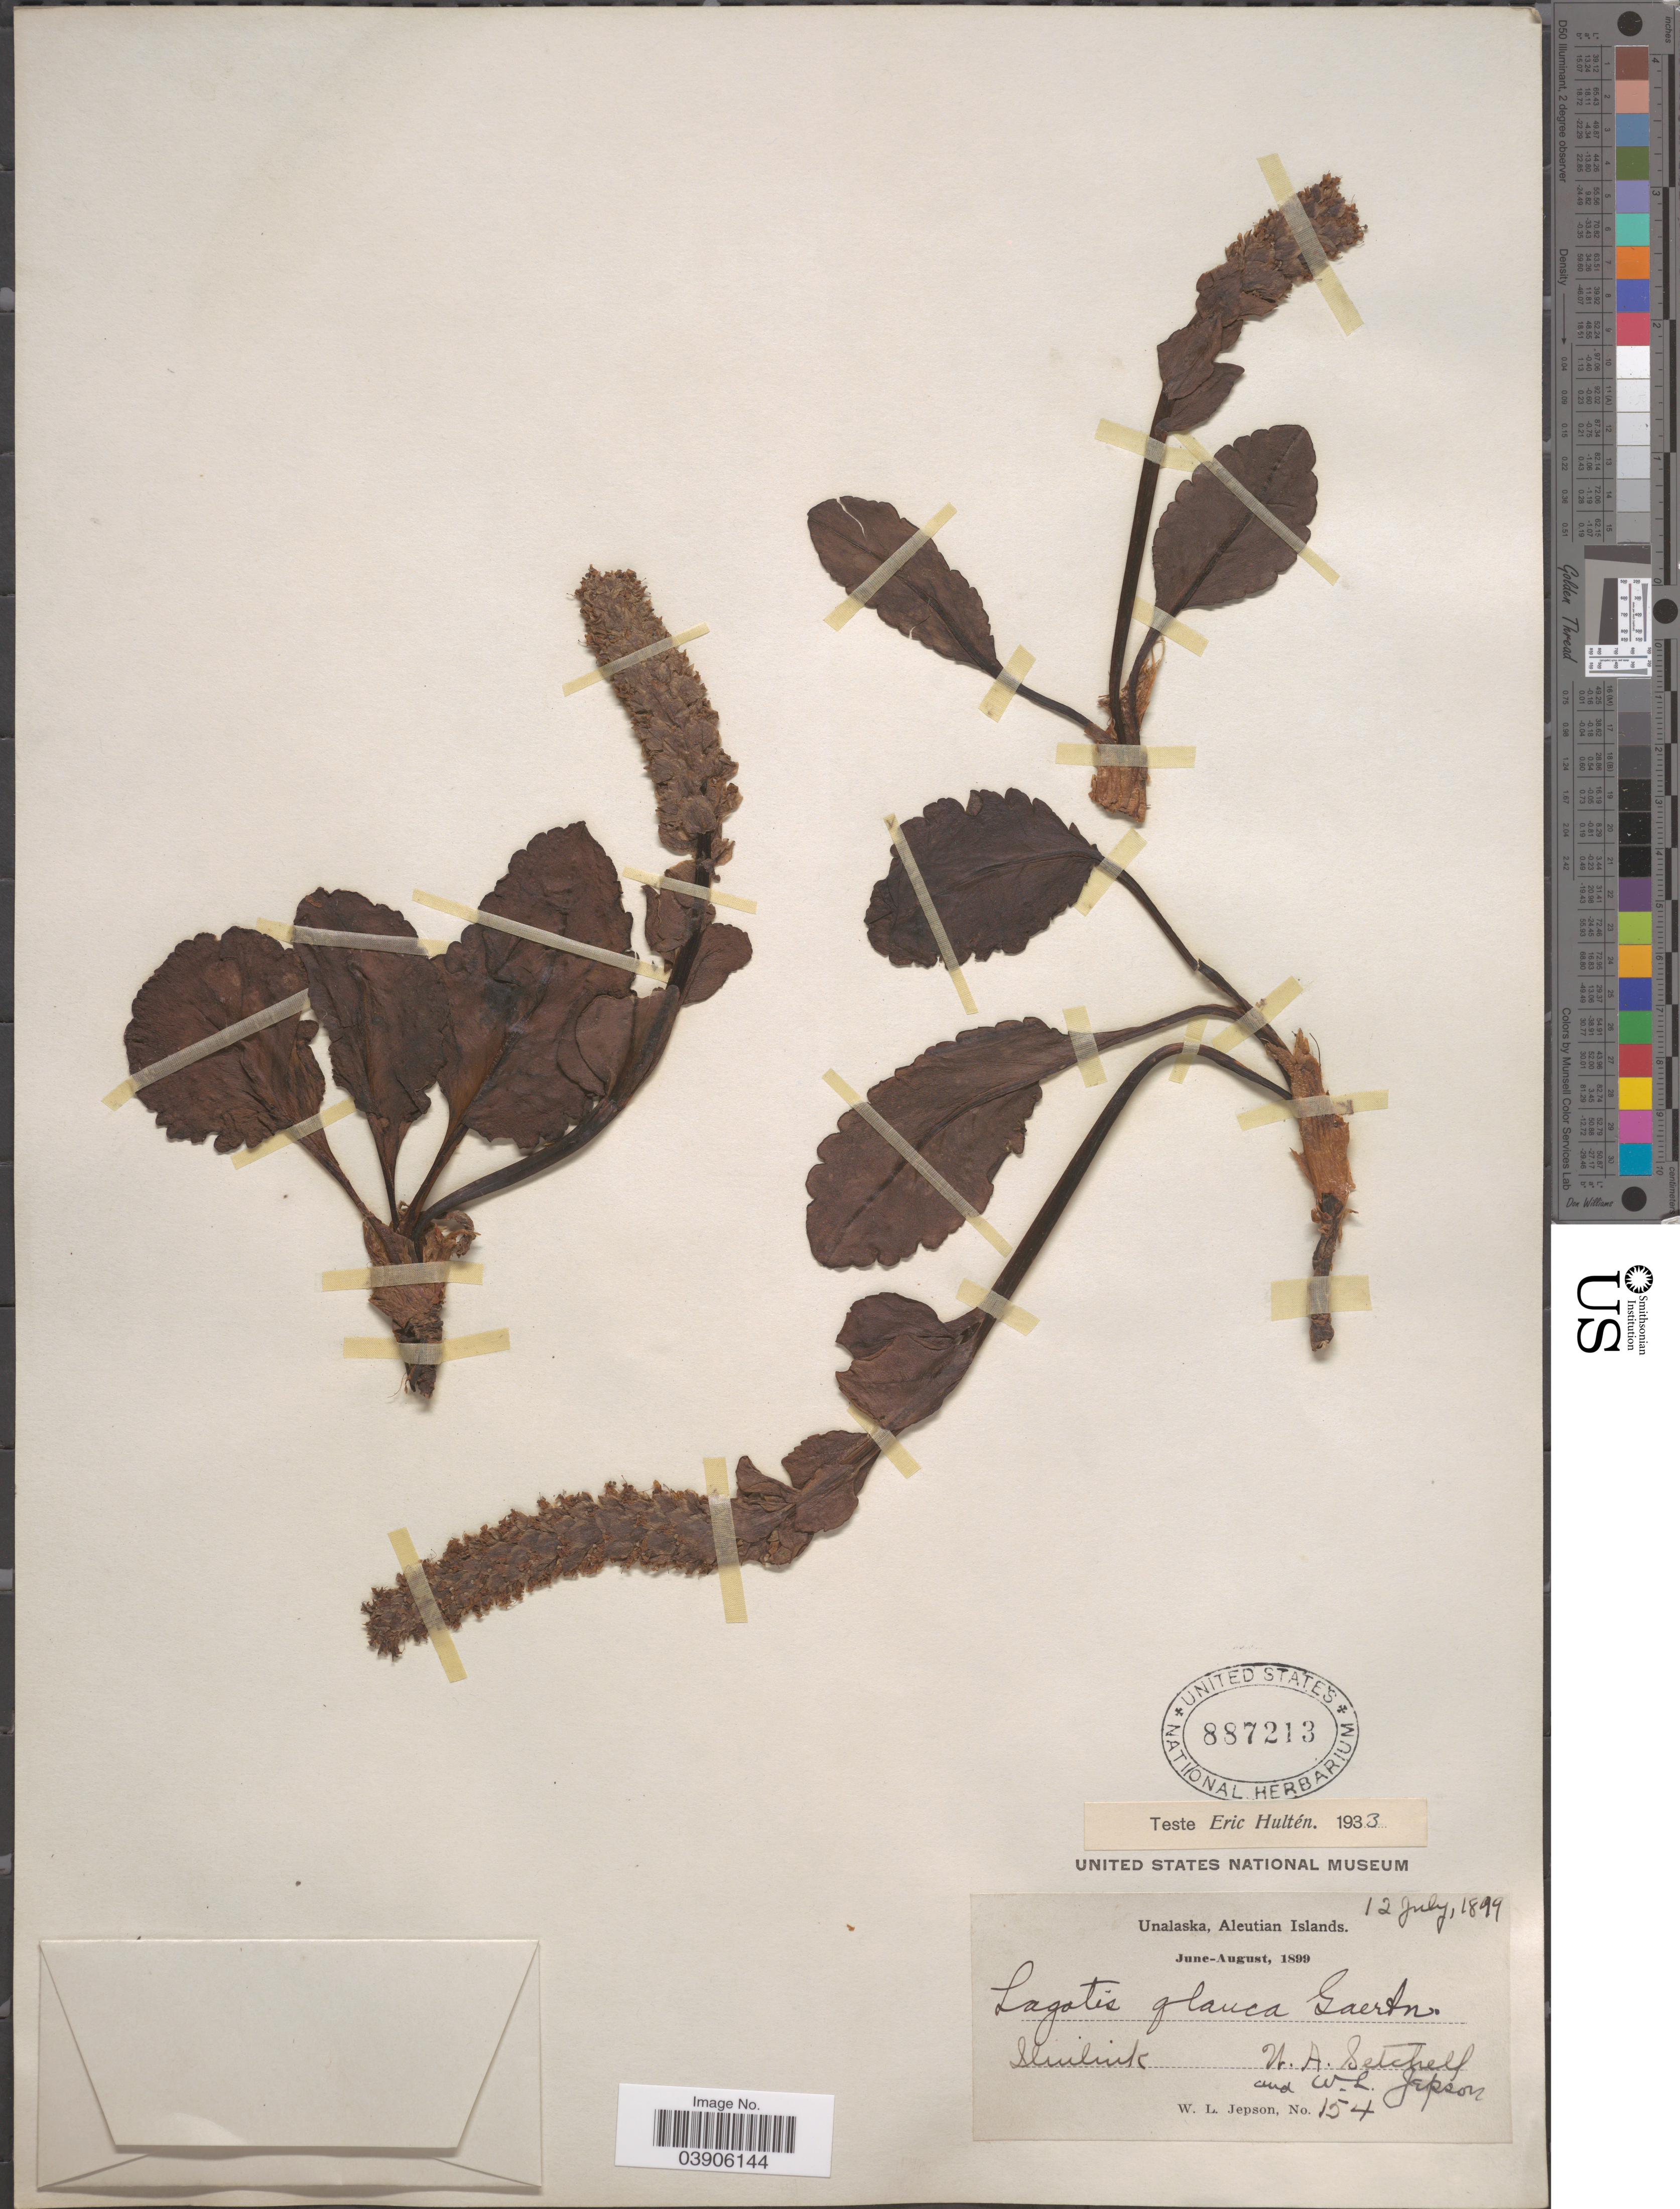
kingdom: Plantae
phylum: Tracheophyta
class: Magnoliopsida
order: Lamiales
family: Plantaginaceae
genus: Lagotis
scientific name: Lagotis glauca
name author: Gaertn.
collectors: W. Setchell & W. L. Jepson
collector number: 154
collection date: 1899-07-12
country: United States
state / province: Alaska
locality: Unalaska, Aleutian Islands. Iliuliuk.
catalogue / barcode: US 887213